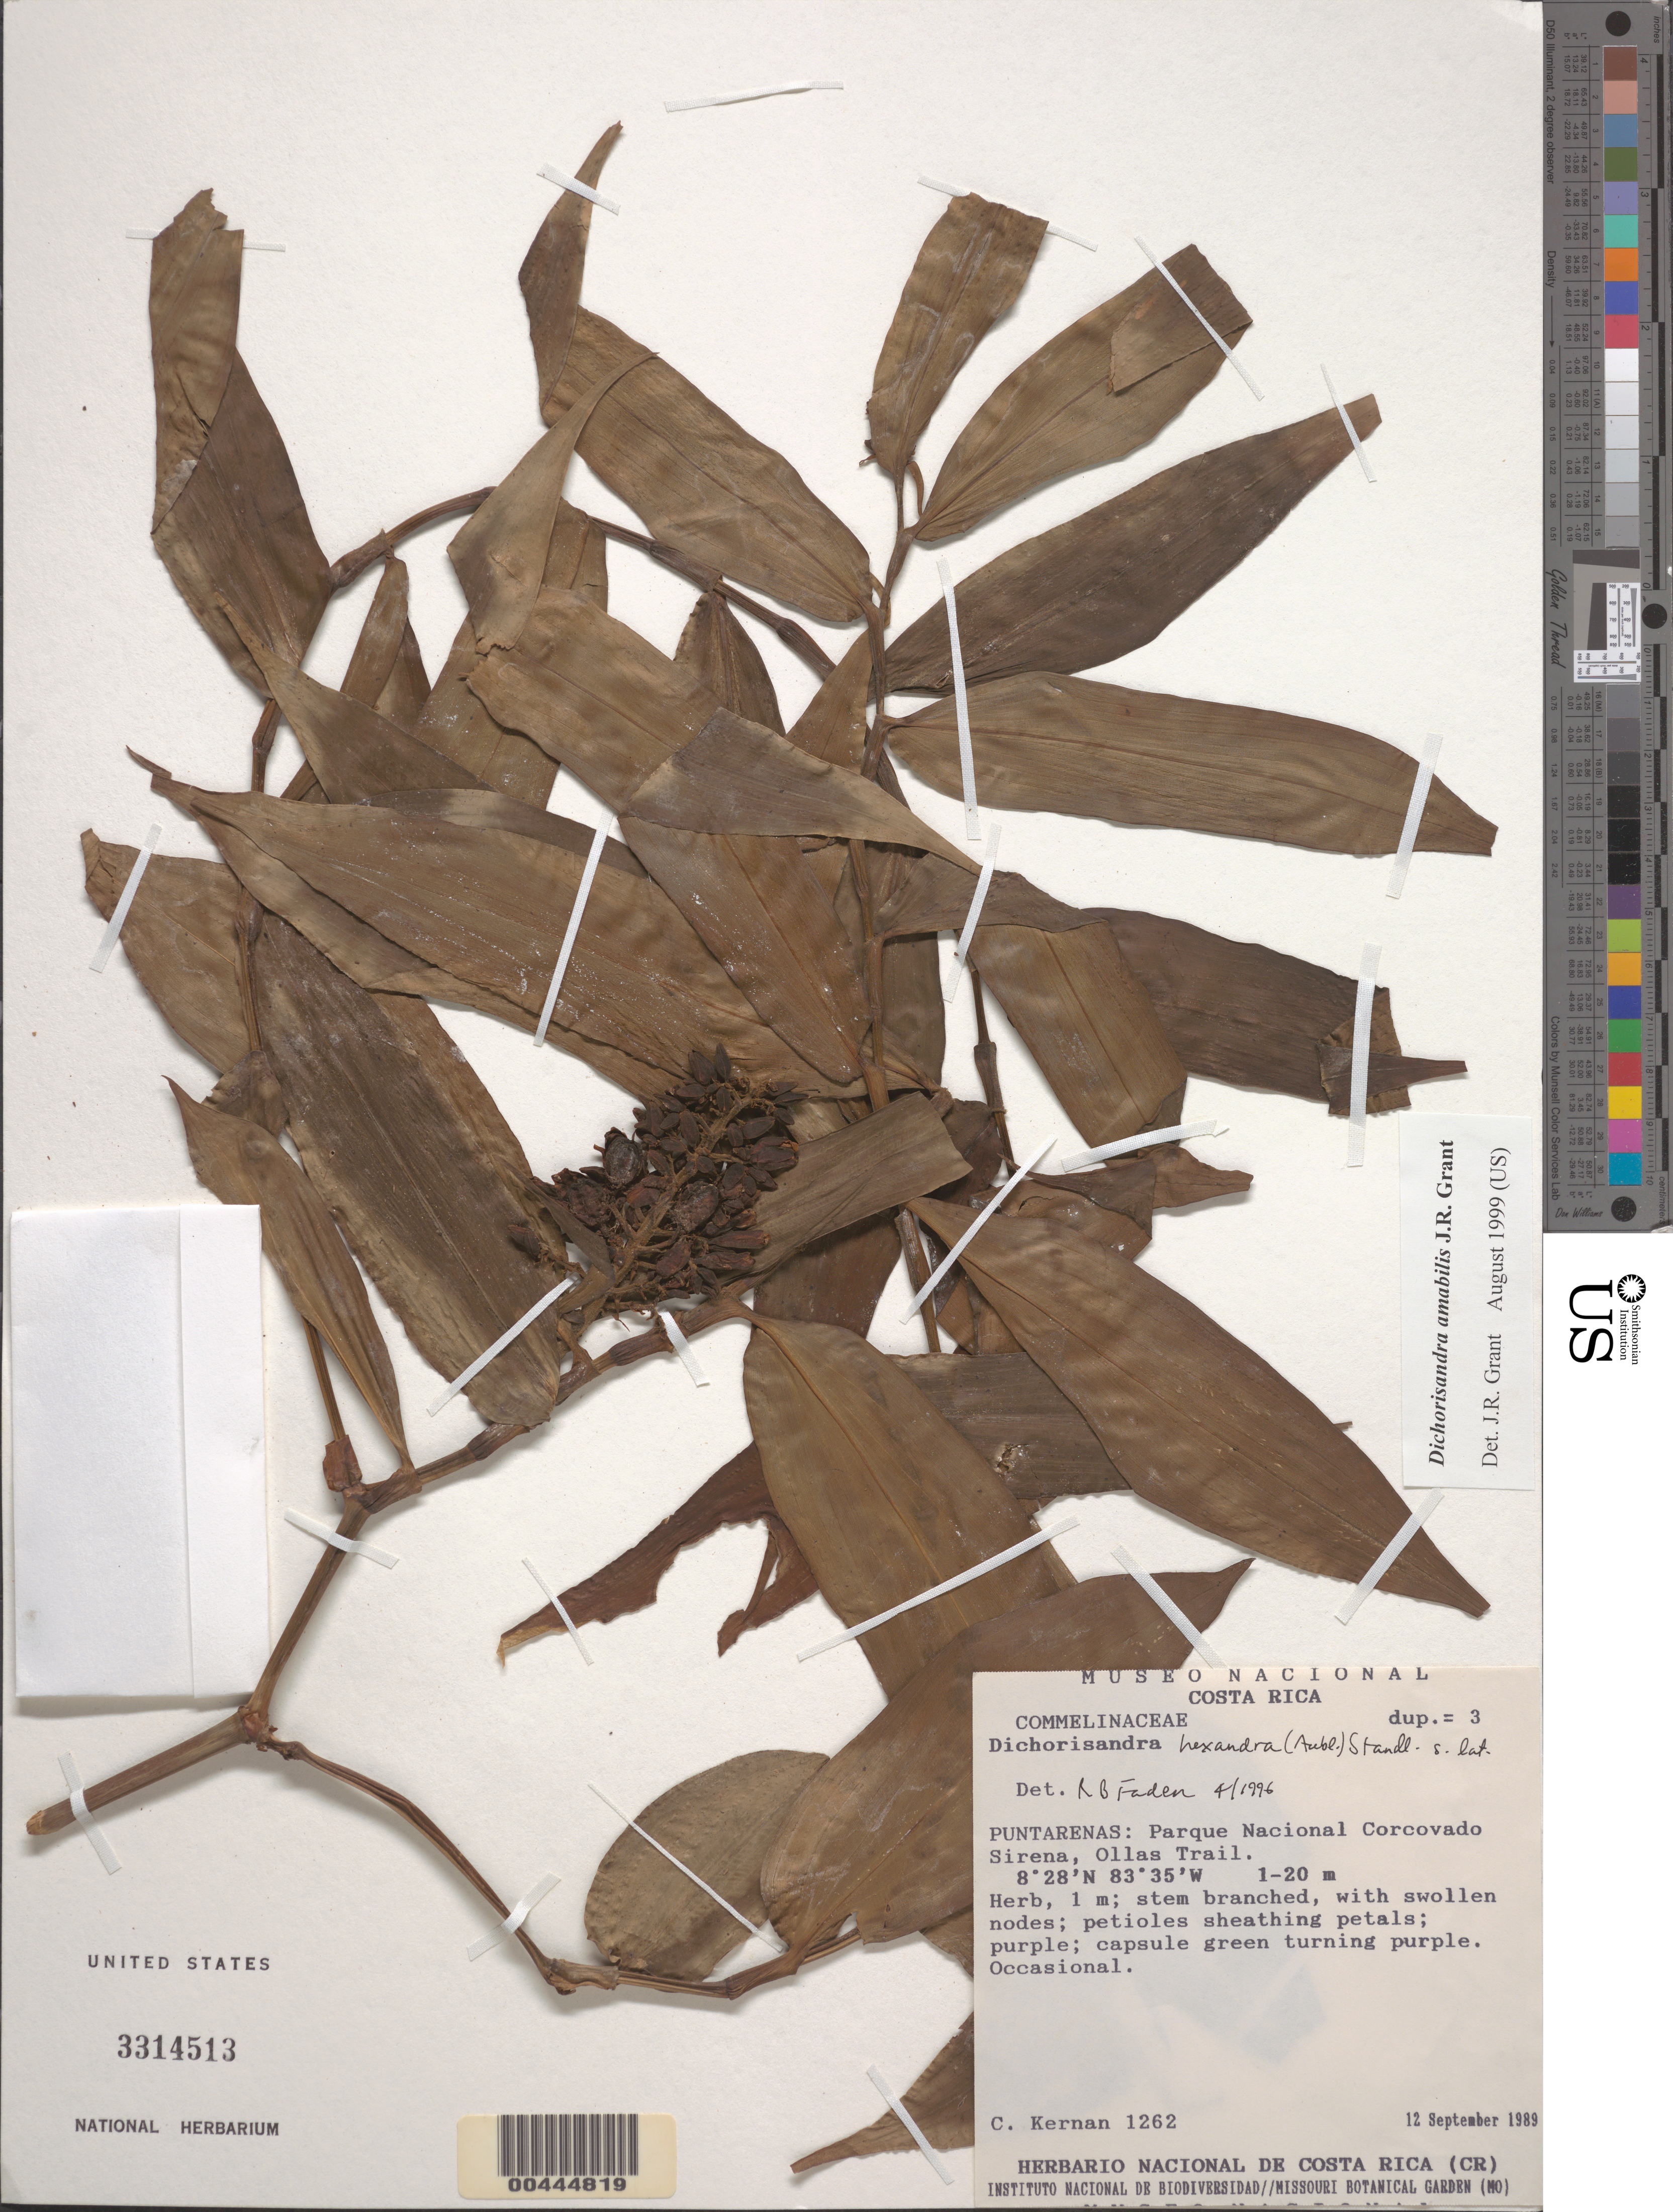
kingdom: Plantae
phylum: Tracheophyta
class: Liliopsida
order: Commelinales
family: Commelinaceae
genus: Dichorisandra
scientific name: Dichorisandra hexandra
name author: (Aubl.) Standl.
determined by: Faden, Robert B., (US), Smithsonian Institution - National Museum of Natural History (UNITED STATES)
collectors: C. Kernan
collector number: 1262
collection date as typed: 12 Sep 1989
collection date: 1989-09-12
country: Costa Rica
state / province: Puntarenas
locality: Corcovado sirena national park, ollas trail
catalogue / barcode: US 3314513